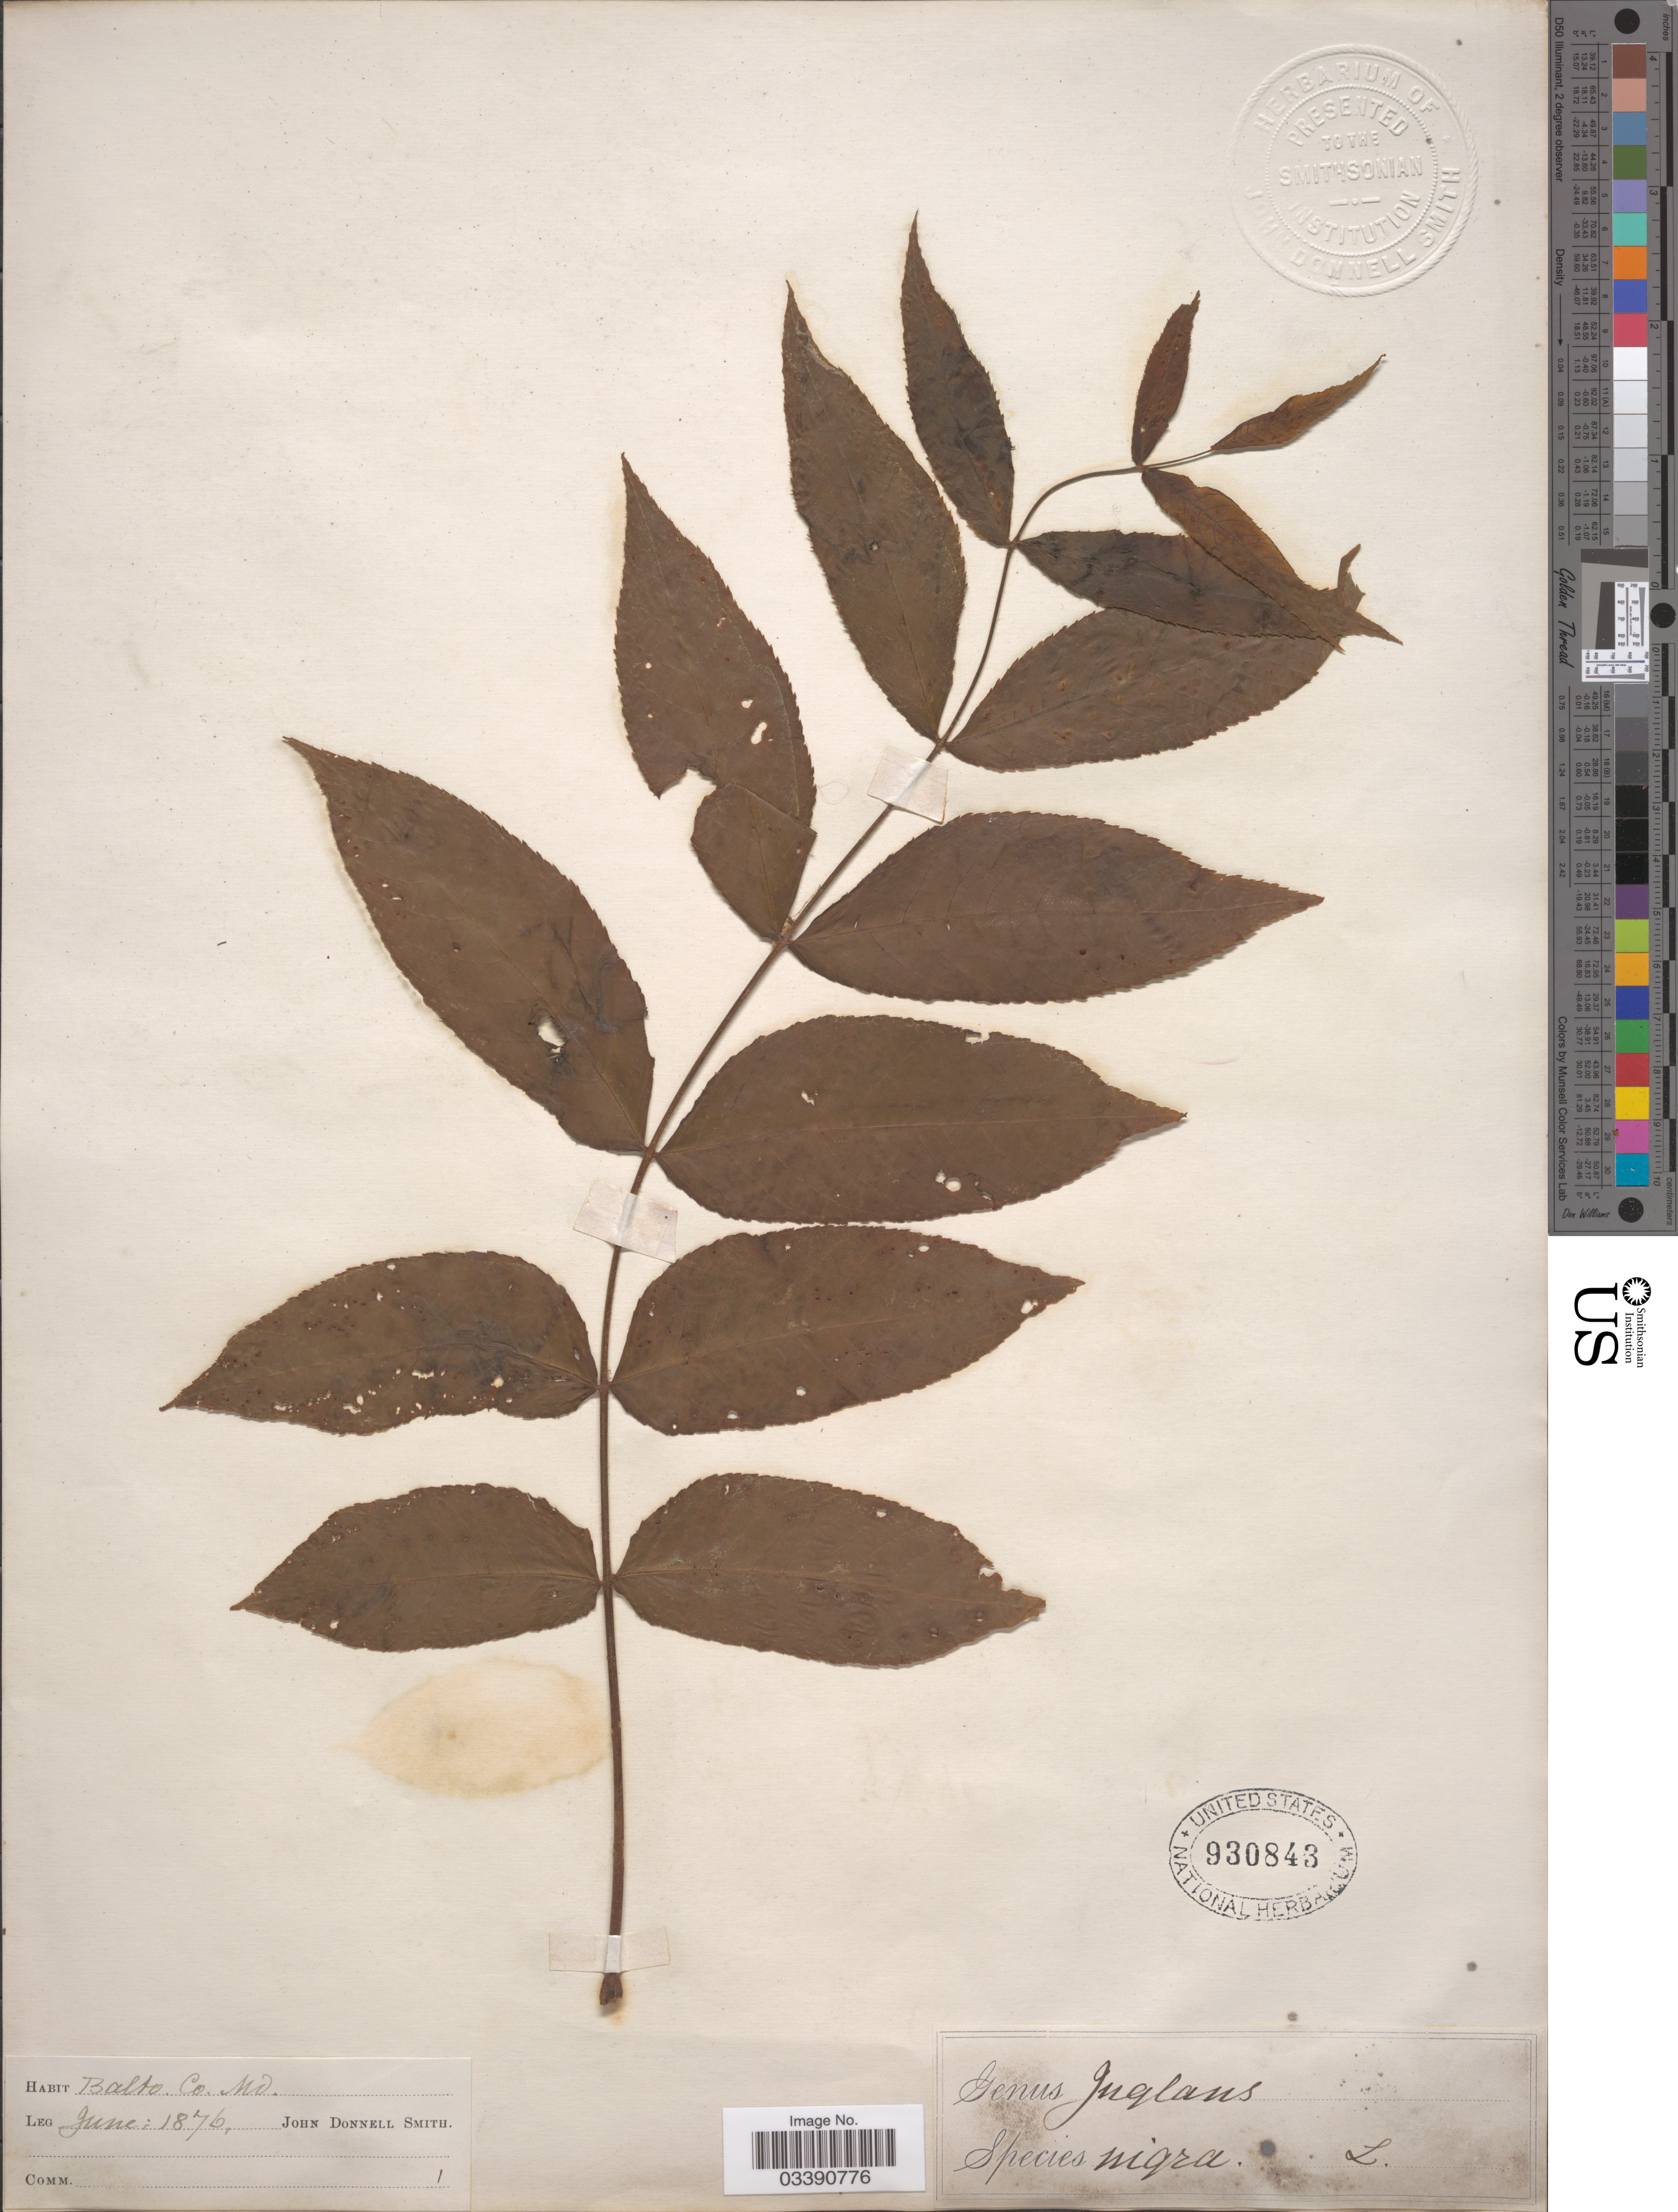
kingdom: Plantae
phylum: Tracheophyta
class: Magnoliopsida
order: Fagales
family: Juglandaceae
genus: Juglans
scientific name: Juglans nigra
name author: L.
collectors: J. Donnell Smith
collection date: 1876-06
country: United States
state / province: Maryland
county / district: Baltimore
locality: Balto Co.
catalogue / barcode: US 930843